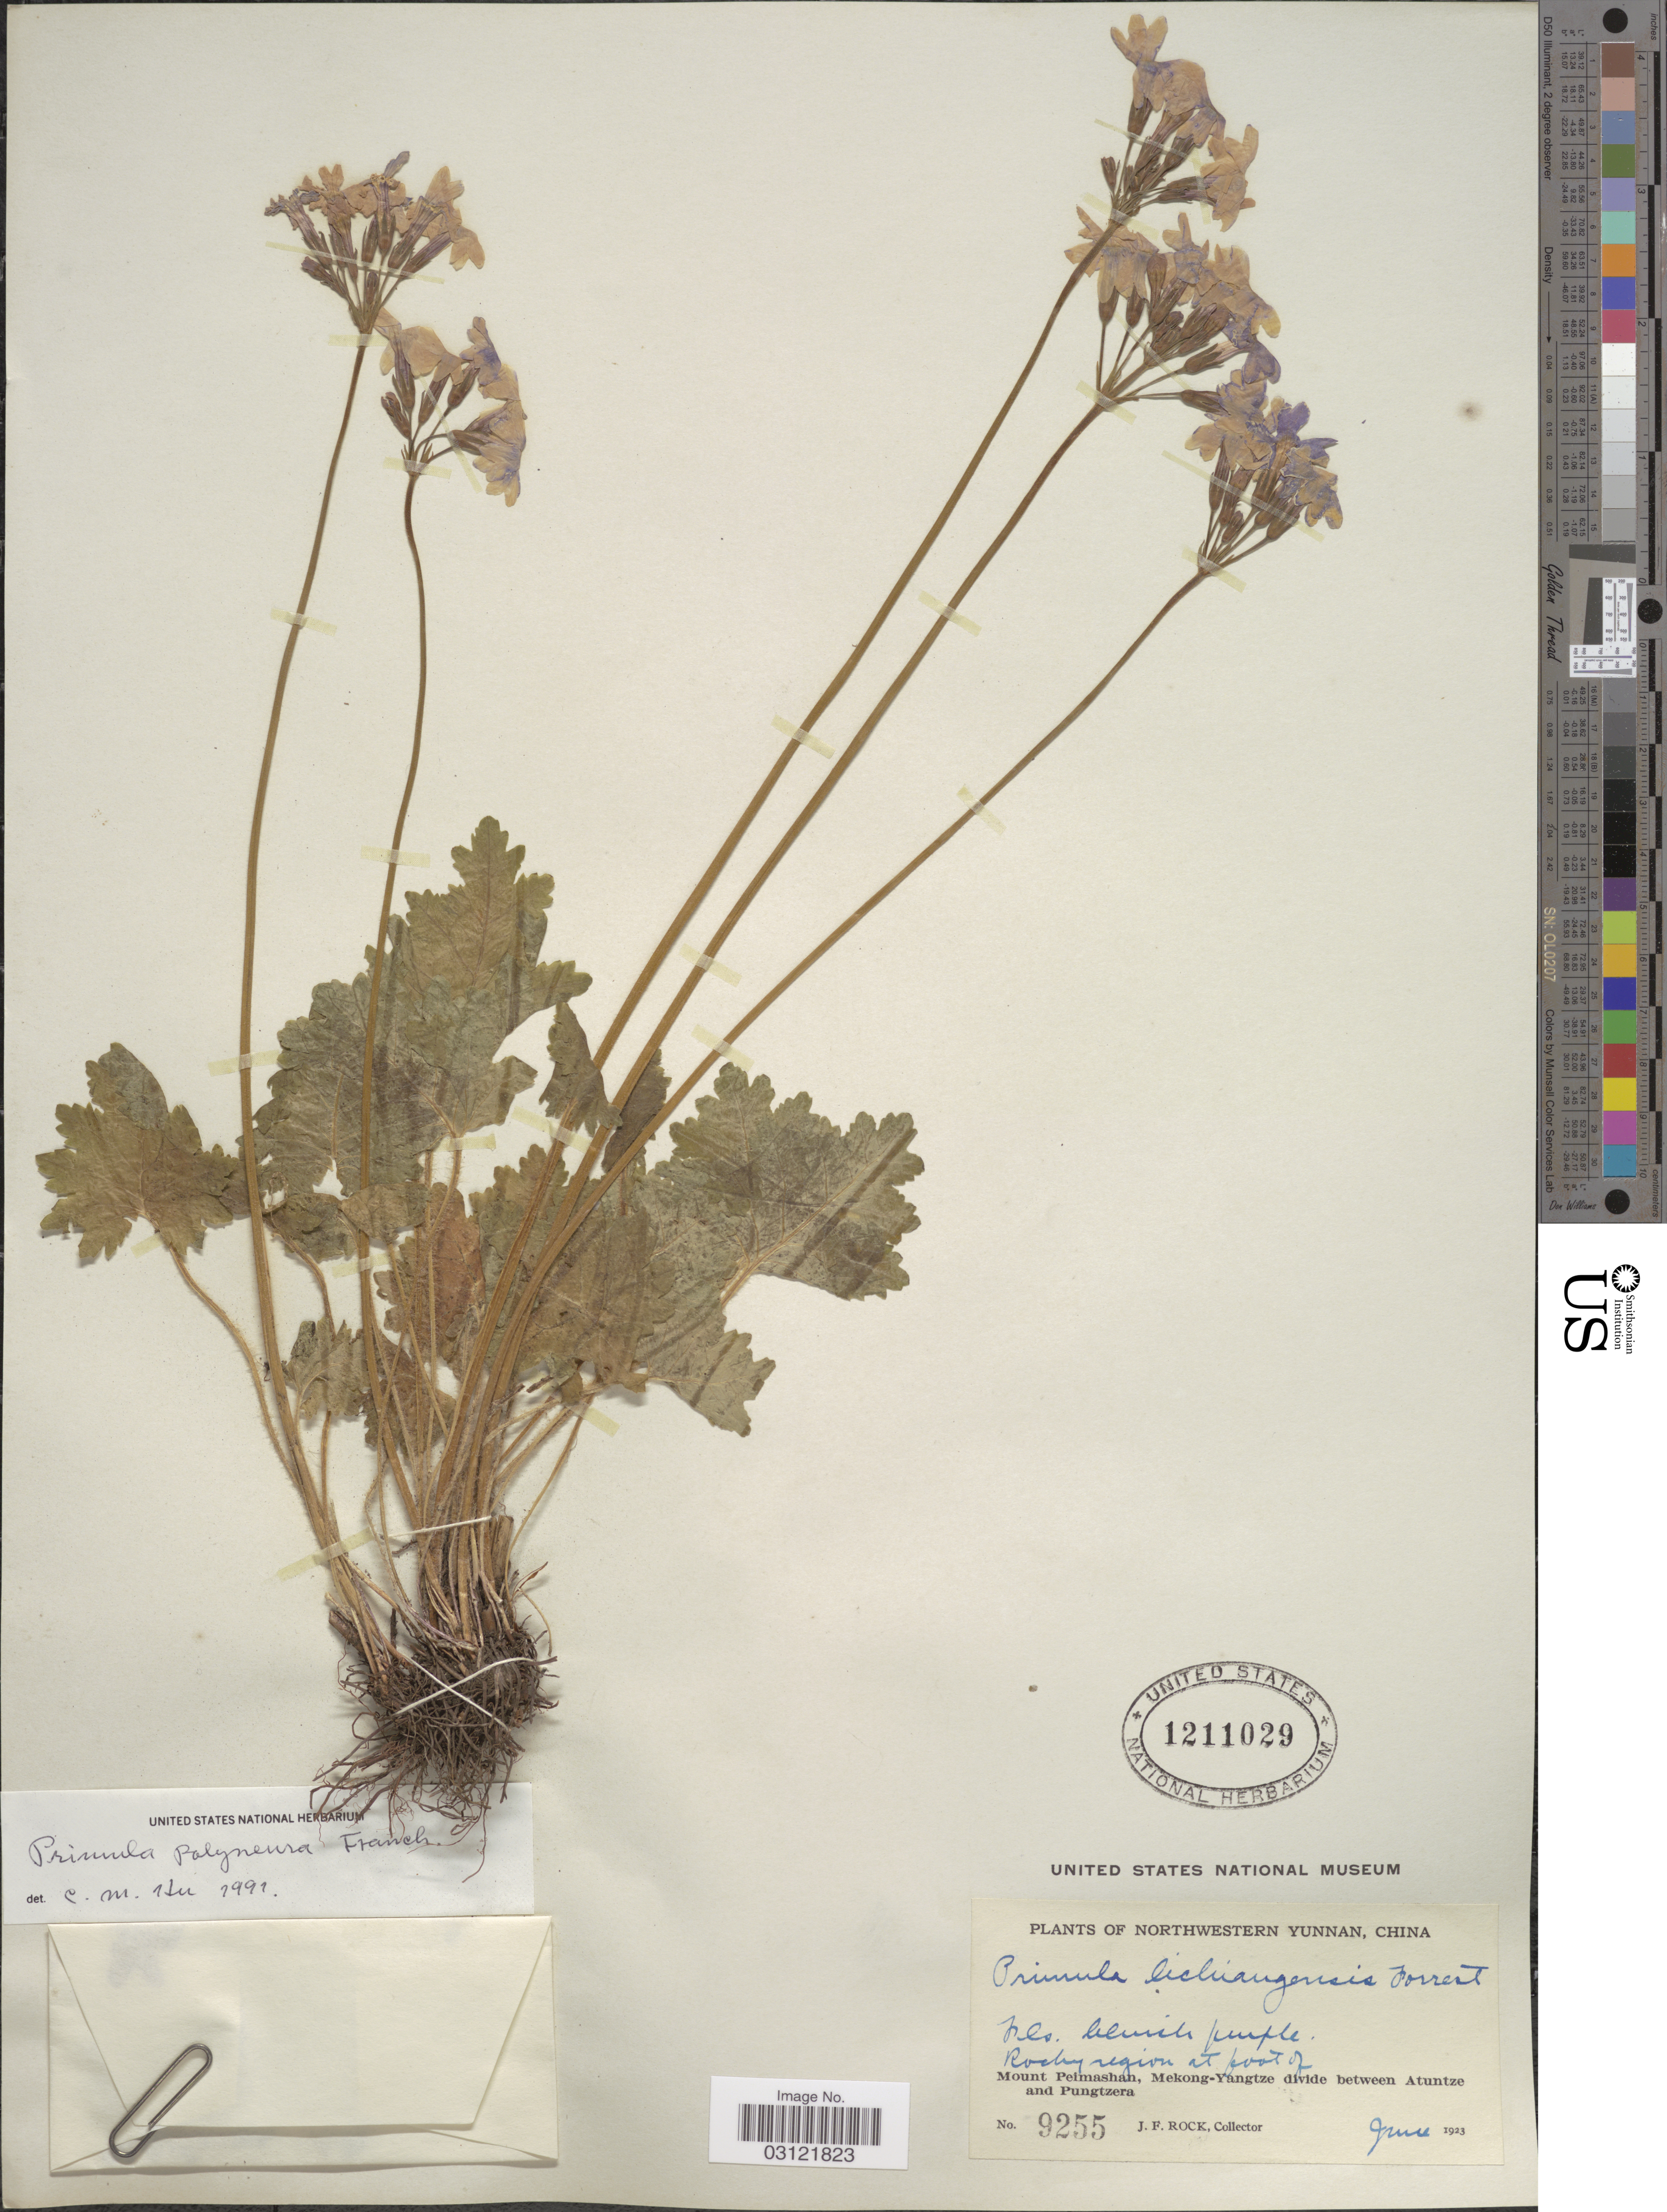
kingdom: Plantae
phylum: Tracheophyta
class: Magnoliopsida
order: Ericales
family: Primulaceae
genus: Primula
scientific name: Primula polyneura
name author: Franch.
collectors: J. Rock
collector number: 9255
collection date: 1923-06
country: China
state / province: Yunnan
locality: Northwestern Yunnan. Rocky region at foot of Mount Peimashan, Mekong-Yangtze divide between Atuntze and Pungtzera.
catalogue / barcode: US 1211029